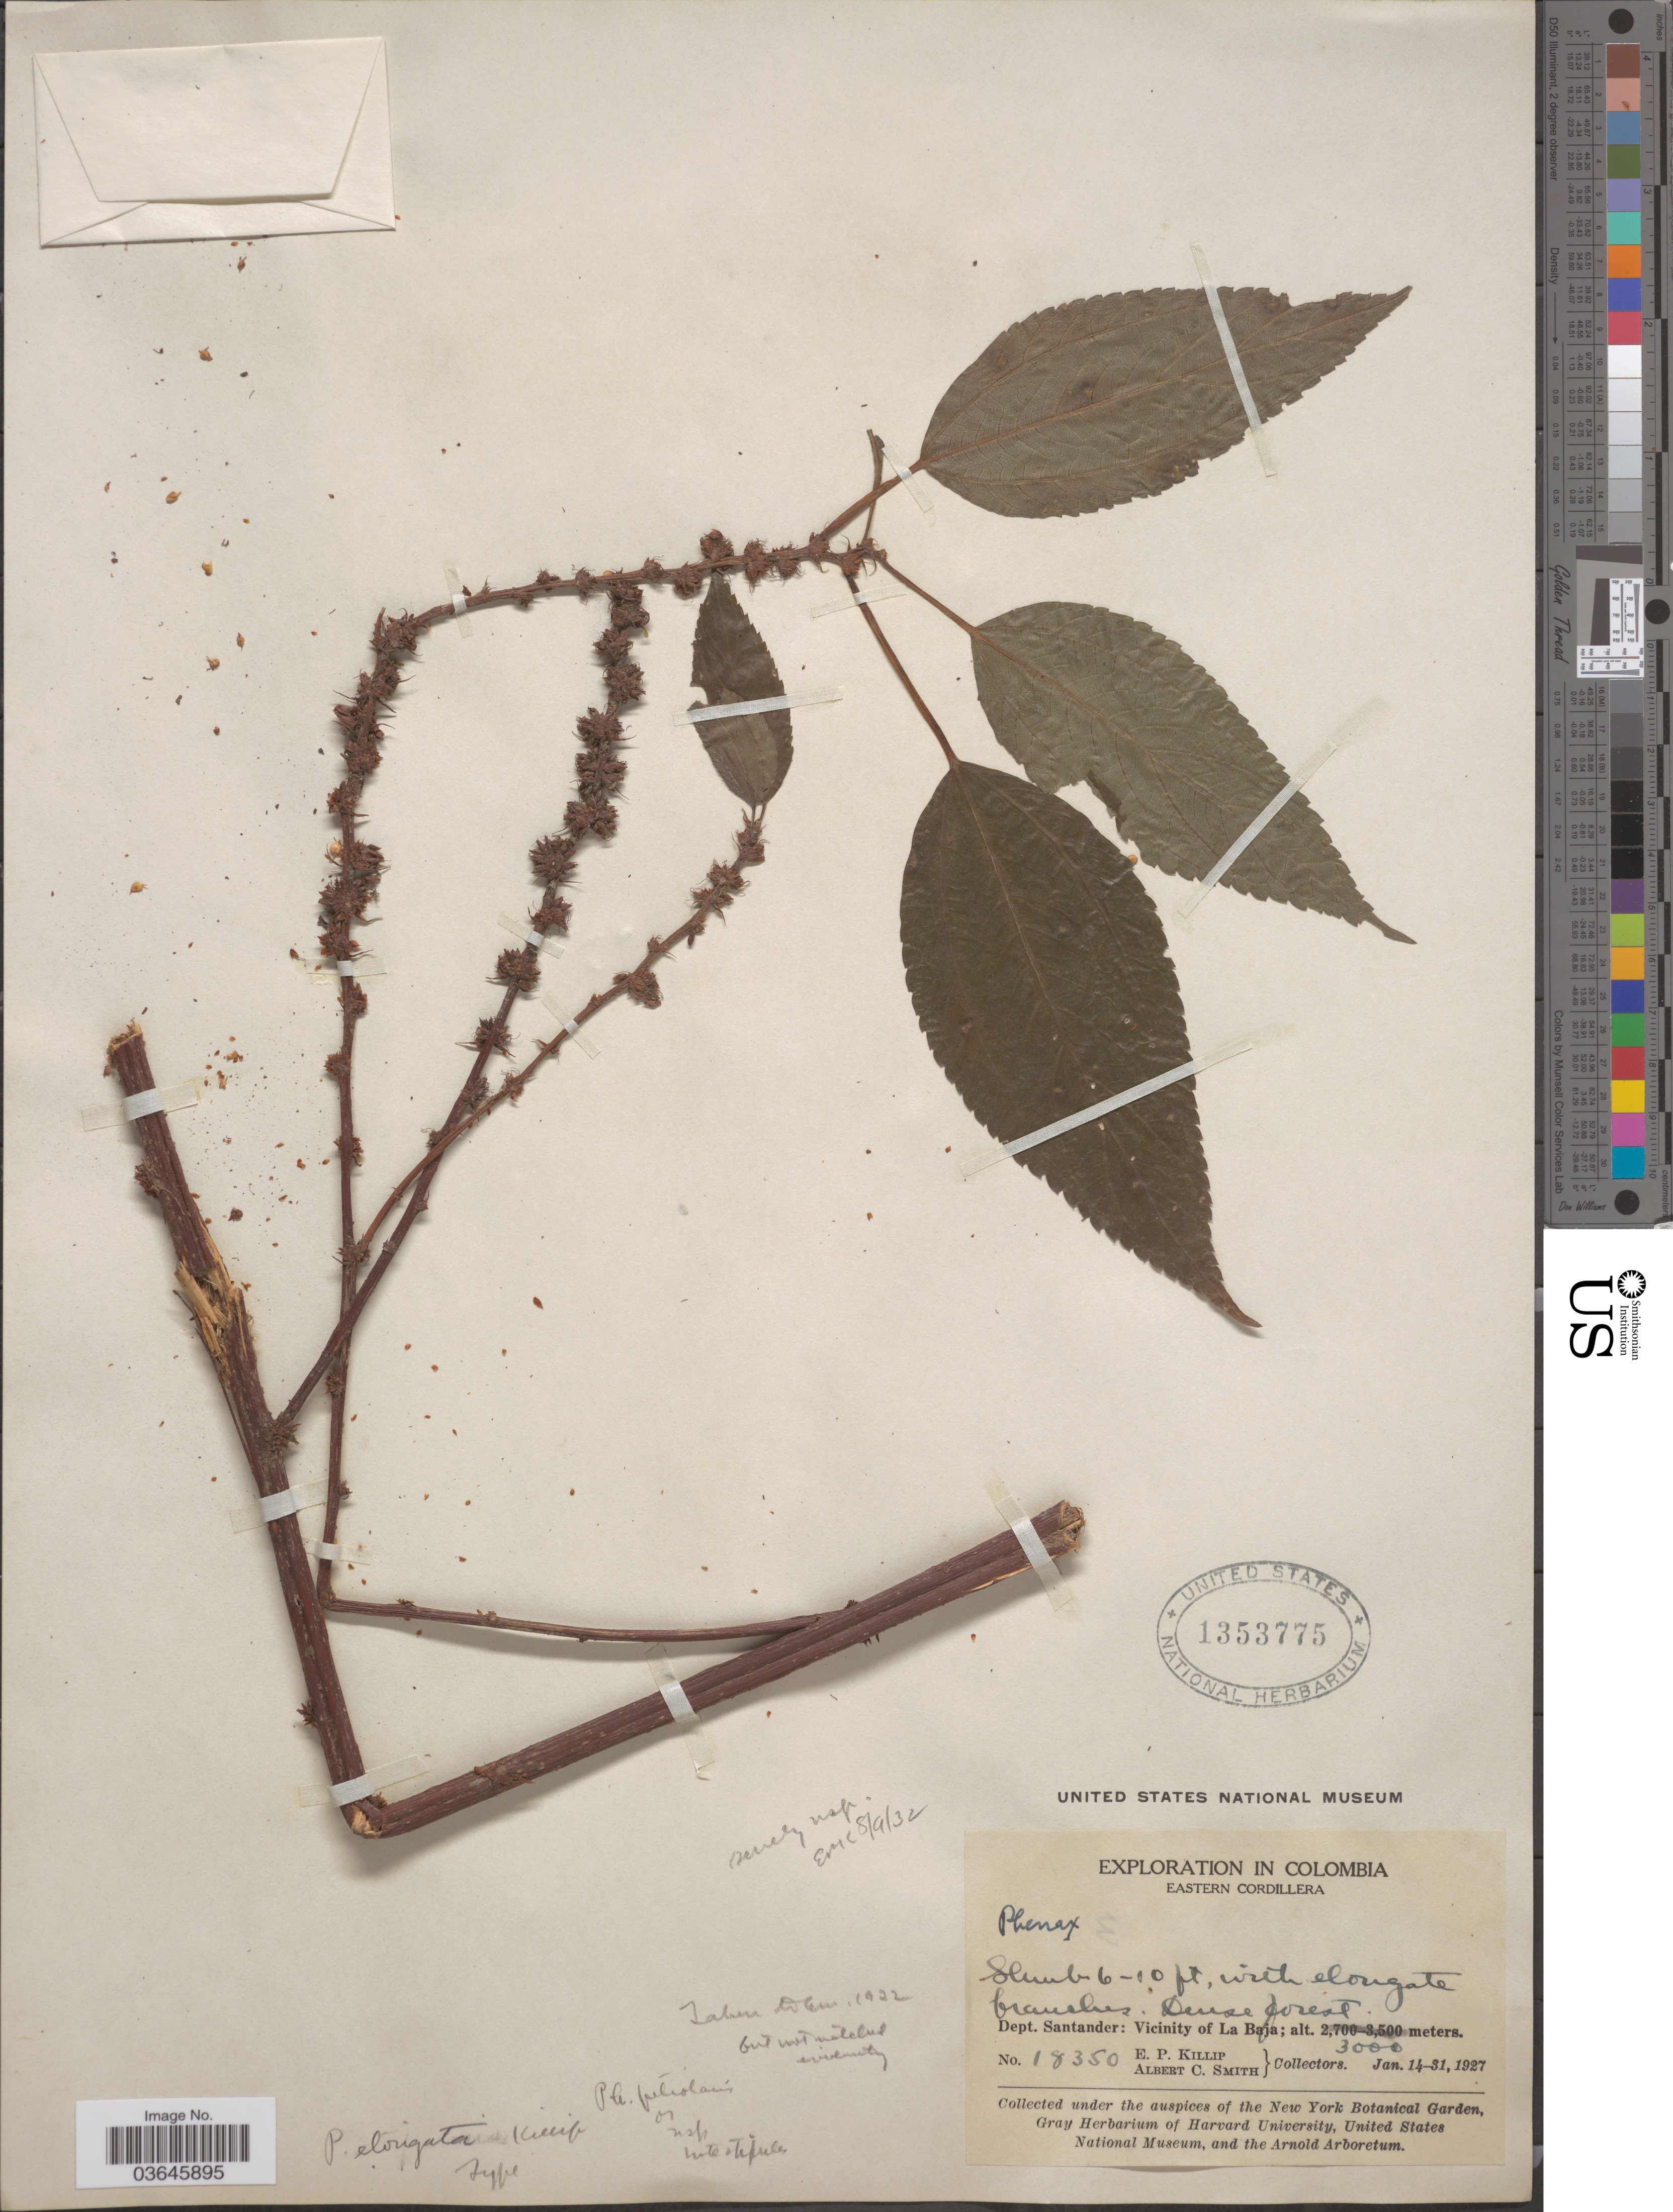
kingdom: Plantae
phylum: Tracheophyta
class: Magnoliopsida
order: Rosales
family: Urticaceae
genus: Phenax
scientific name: Phenax sp.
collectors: E. P. Killip & A. C. Smith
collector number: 18350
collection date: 1927-01-14/1927-01-31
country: Colombia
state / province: Santander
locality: Eastern Cordillera. Dept. Santander: Vicinity of La Baja.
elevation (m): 3000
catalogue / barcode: US 1353775